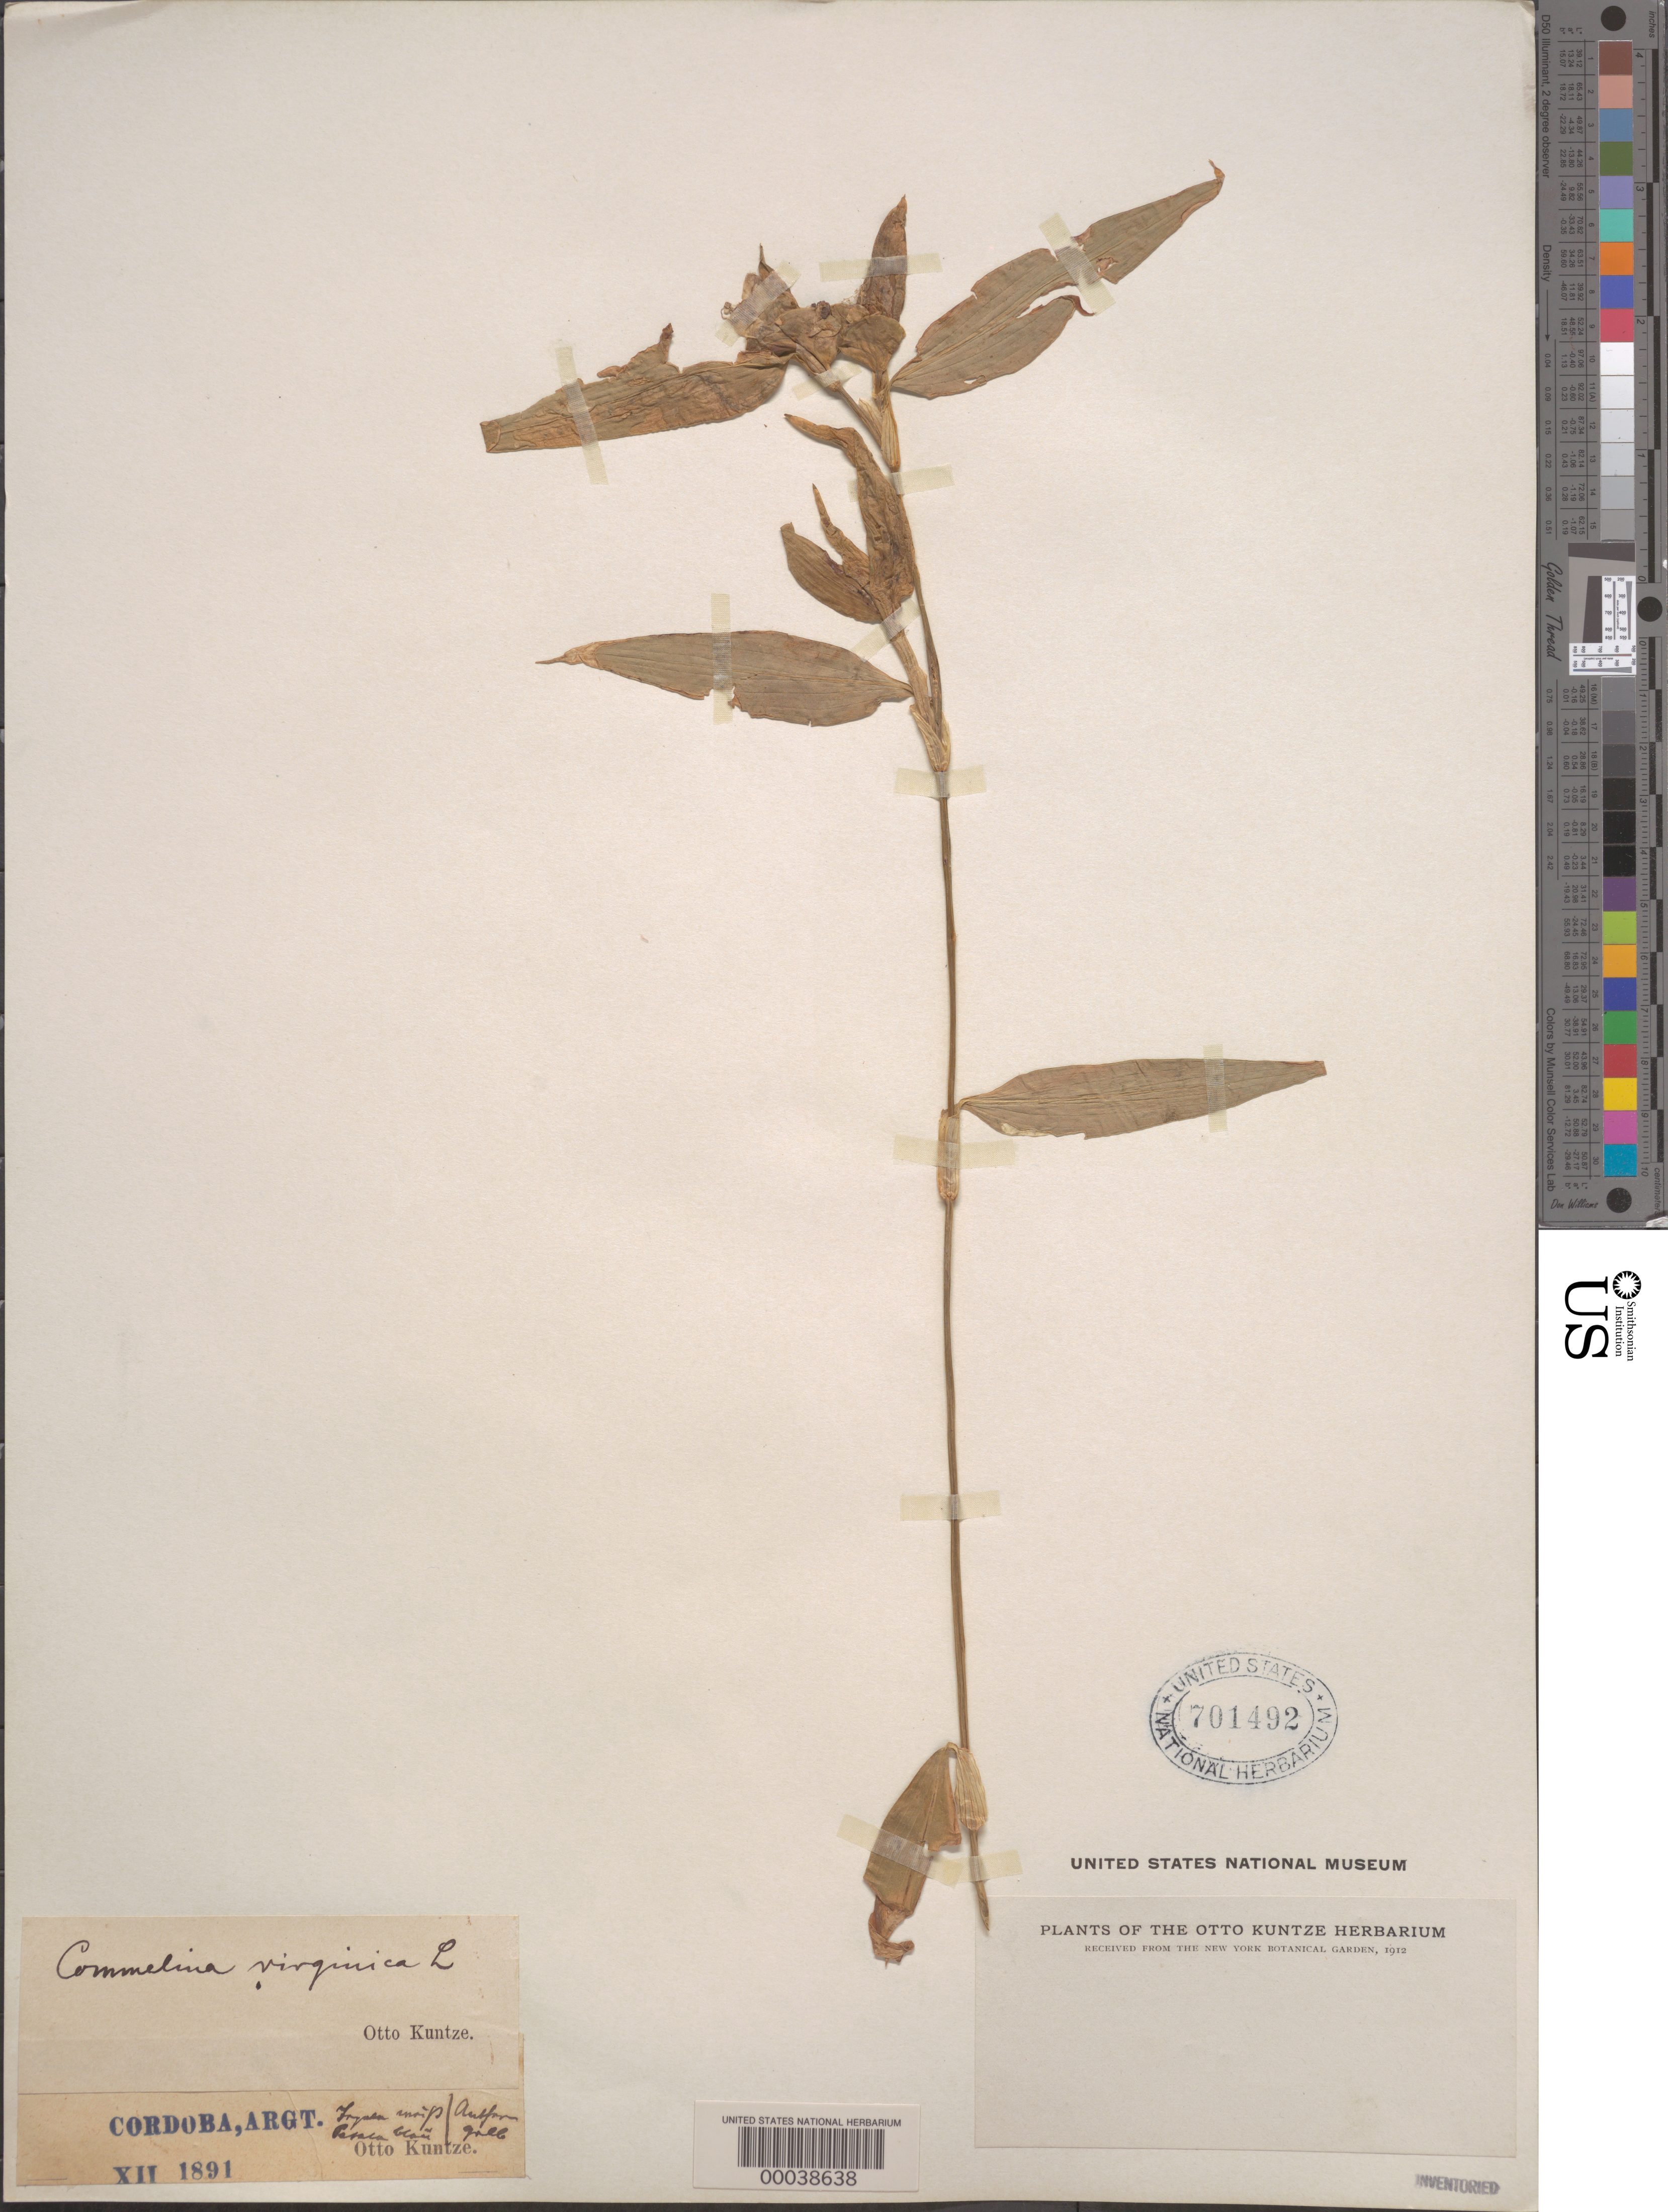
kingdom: Plantae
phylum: Tracheophyta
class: Liliopsida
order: Commelinales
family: Commelinaceae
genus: Commelina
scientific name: Commelina erecta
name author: L.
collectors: C.E.O. Kuntze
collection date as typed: Dec 1891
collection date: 1891-12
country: Argentina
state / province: Córdoba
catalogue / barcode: US 701492